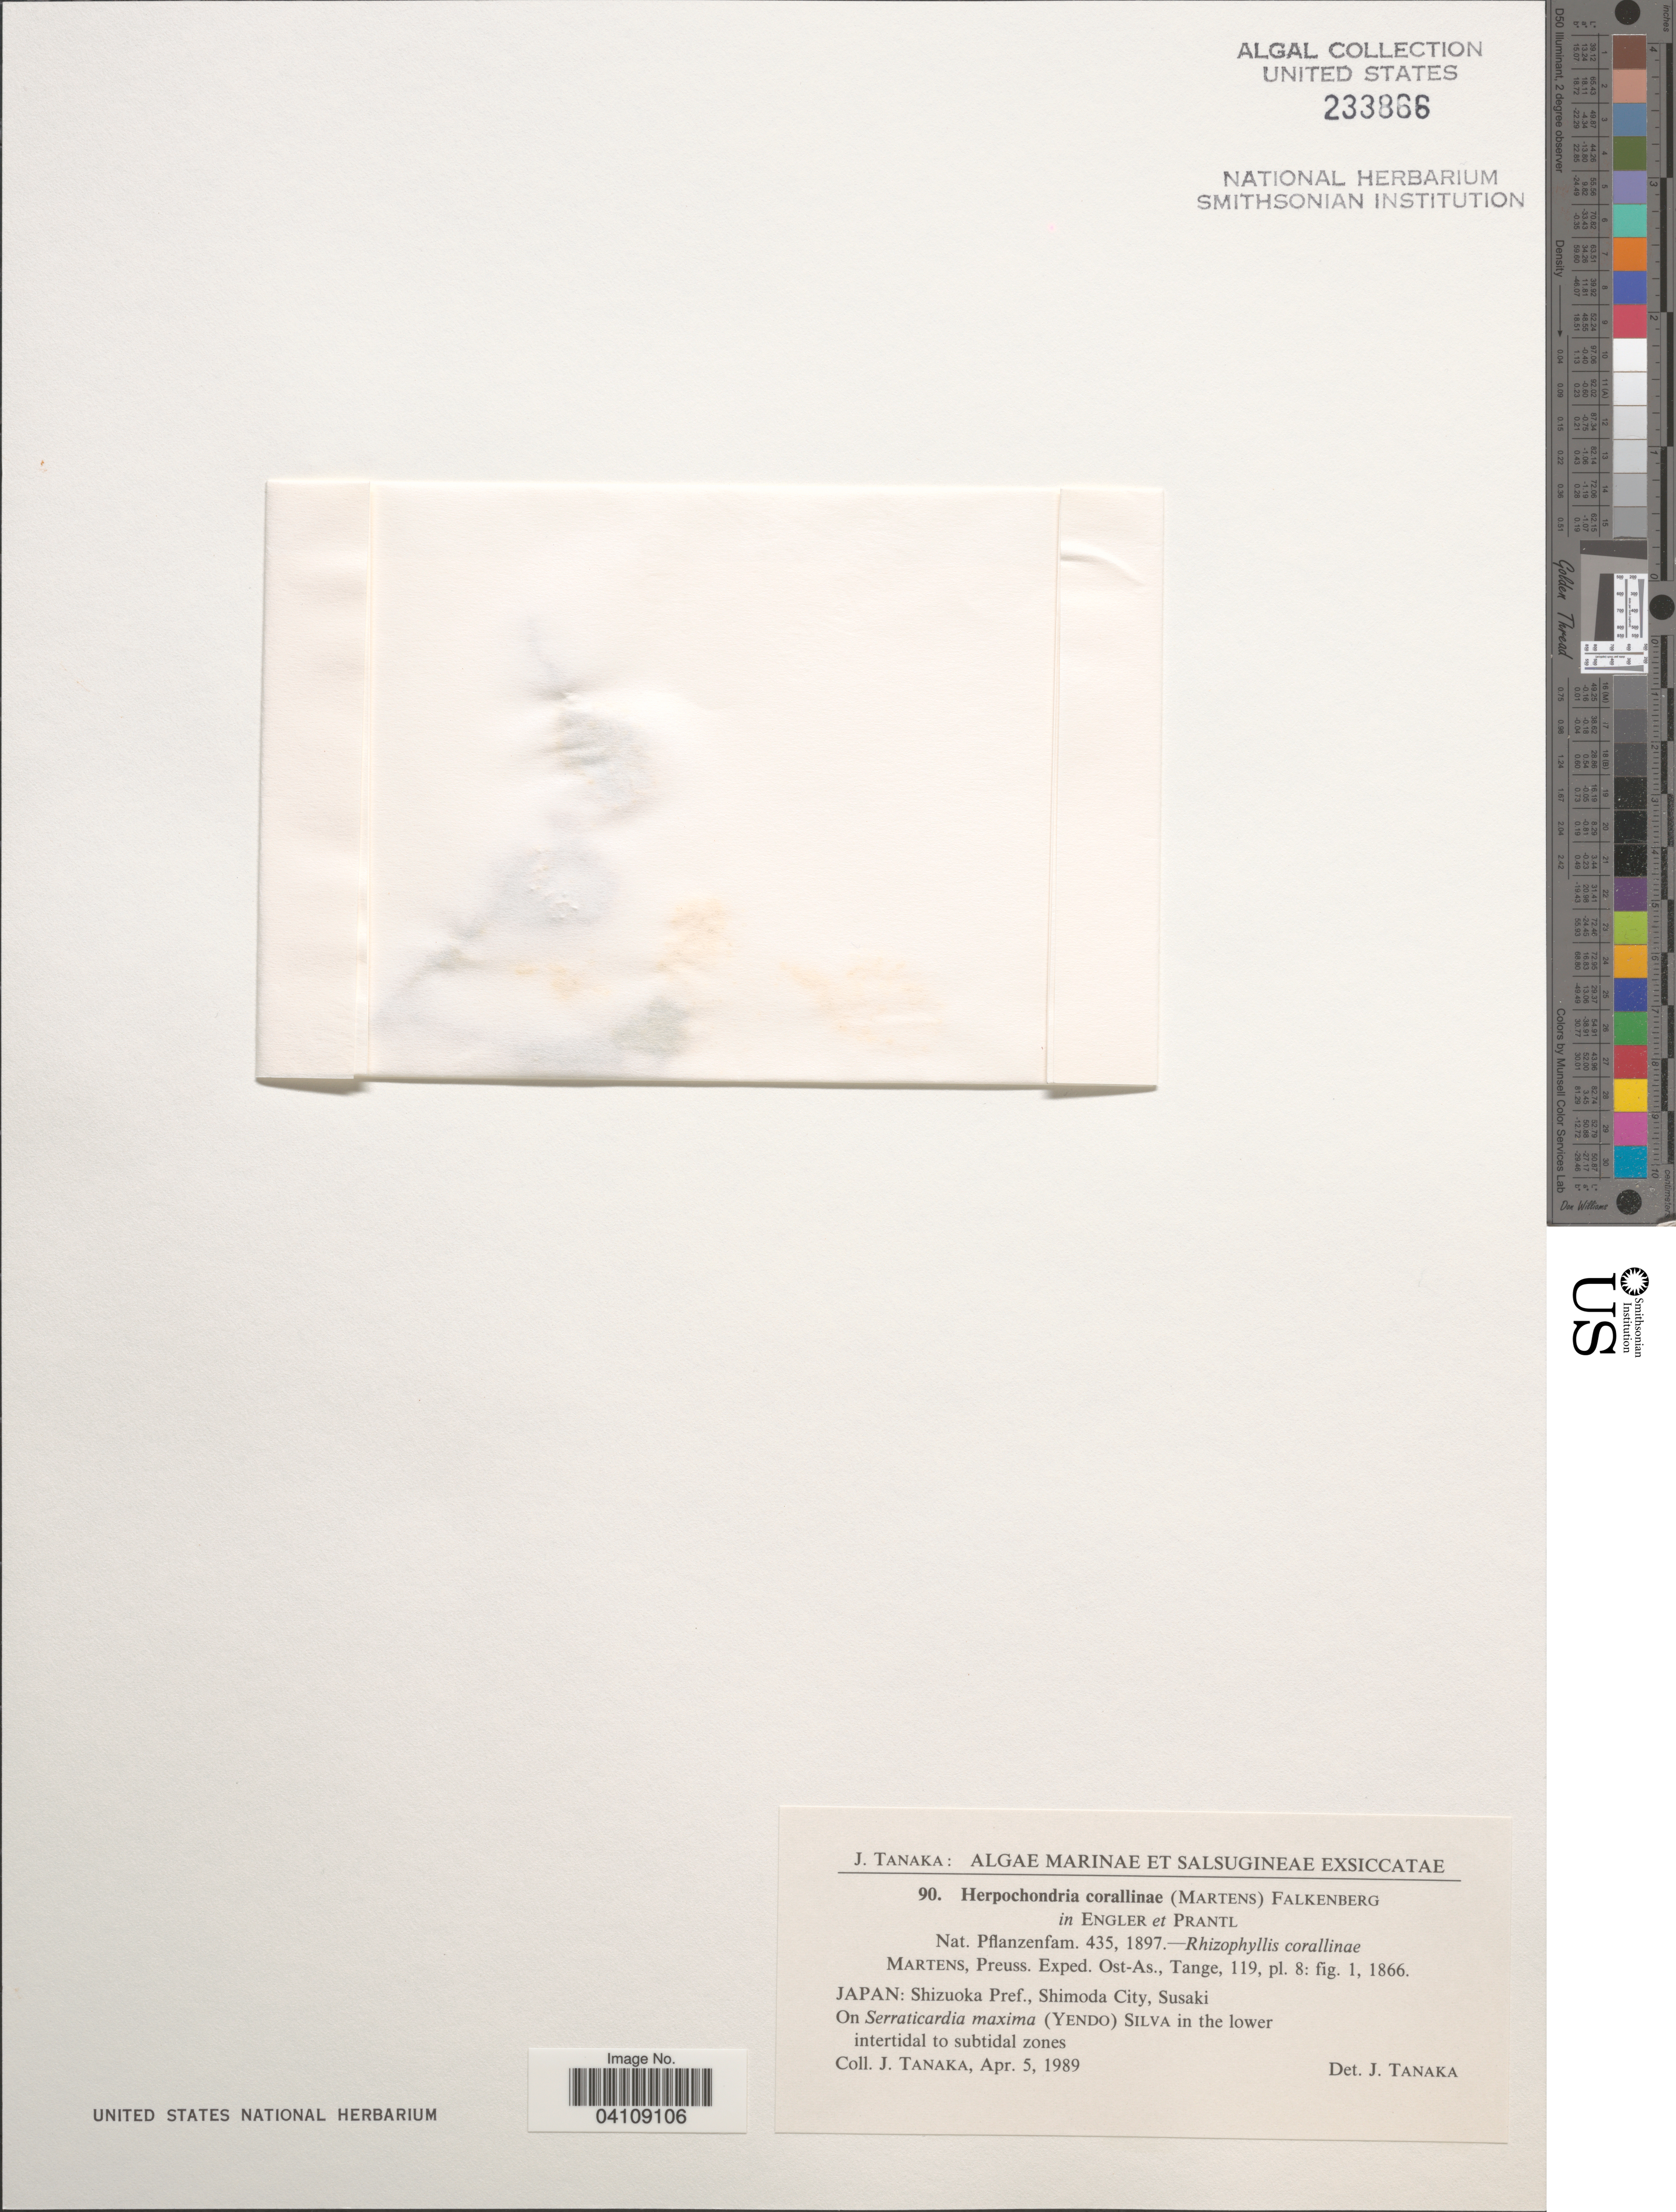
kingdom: Plantae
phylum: Rhodophyta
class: Florideophyceae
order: Ceramiales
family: Ceramiaceae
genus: Herpochondria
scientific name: Herpochondria corallinae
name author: (G. Martens)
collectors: J. Tanaka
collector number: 90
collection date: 1989-04-05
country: Japan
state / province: Sizuoka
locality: Shizuoka Pref., Shimoda City, Susaki.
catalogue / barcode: US 233866